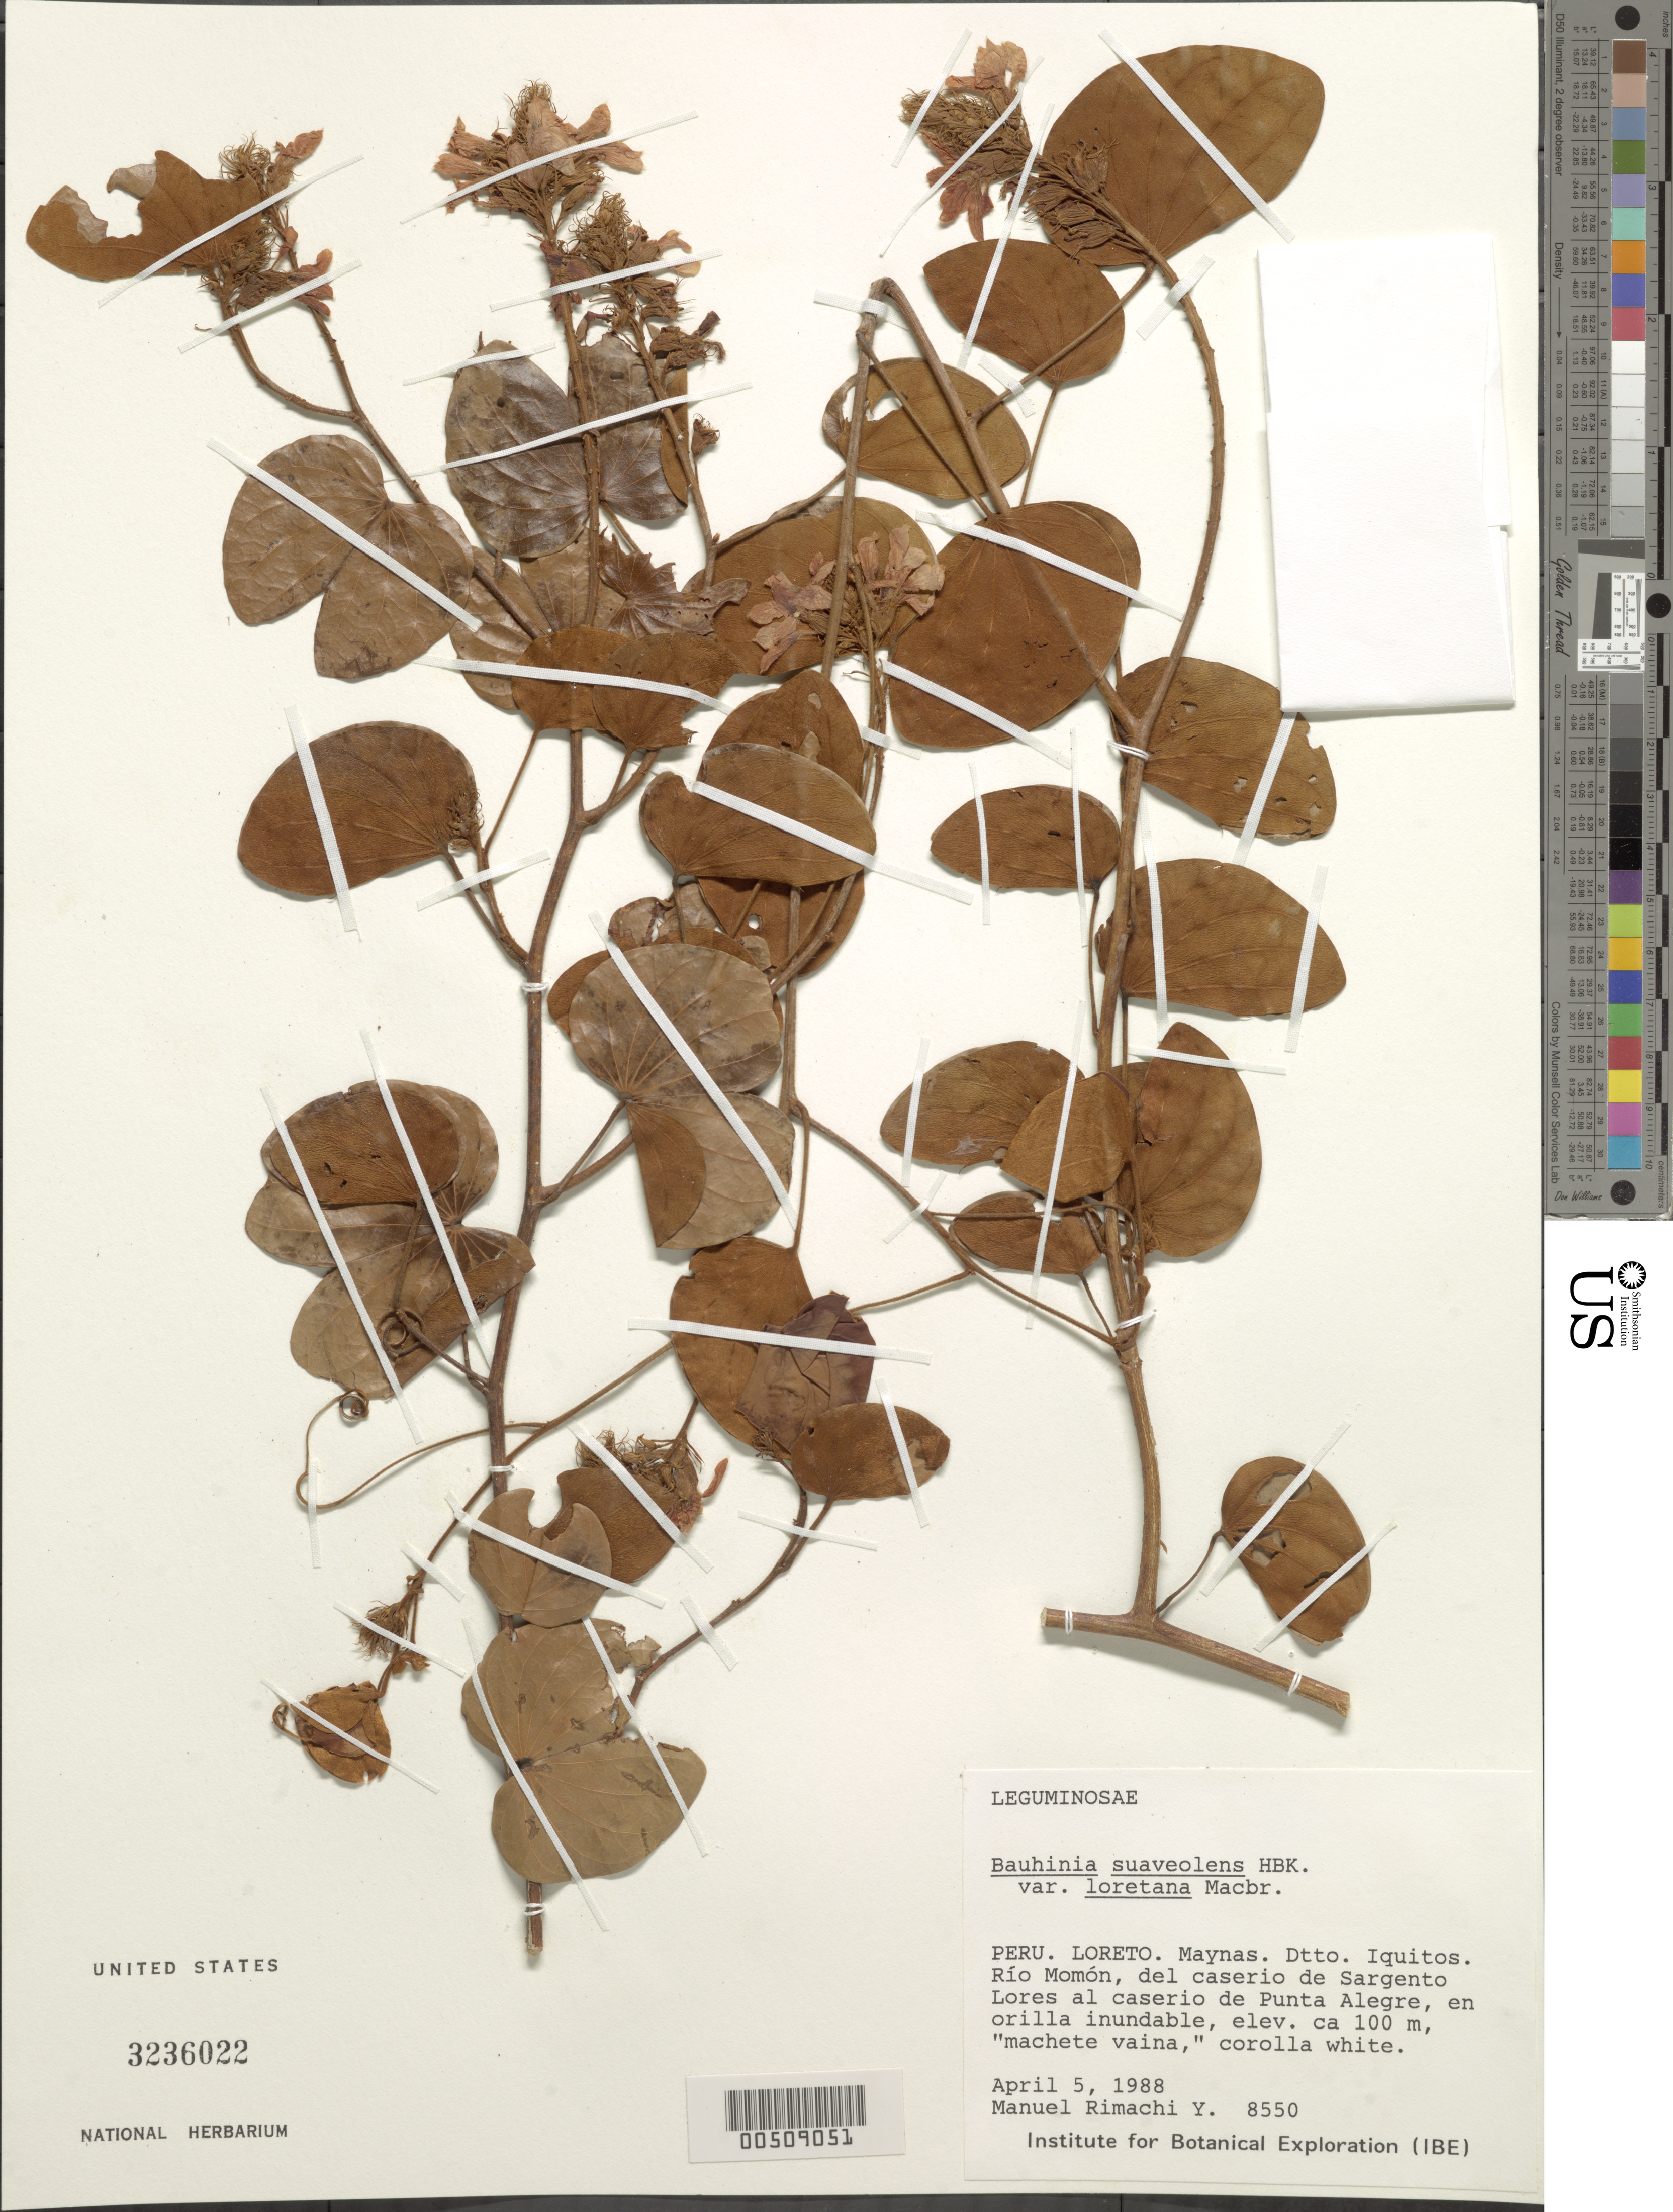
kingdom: Plantae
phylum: Tracheophyta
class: Magnoliopsida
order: Fabales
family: Fabaceae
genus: Bauhinia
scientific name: Bauhinia suaveolens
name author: Kunth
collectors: M. Rimachi Y.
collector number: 8550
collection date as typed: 05 Apr 1988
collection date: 1988-04-05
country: Peru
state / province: Loreto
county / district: Maynas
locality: Iquitos, Rio Nanay, below Bellavista, Carretera de Picuruyacu.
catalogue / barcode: US 3236022